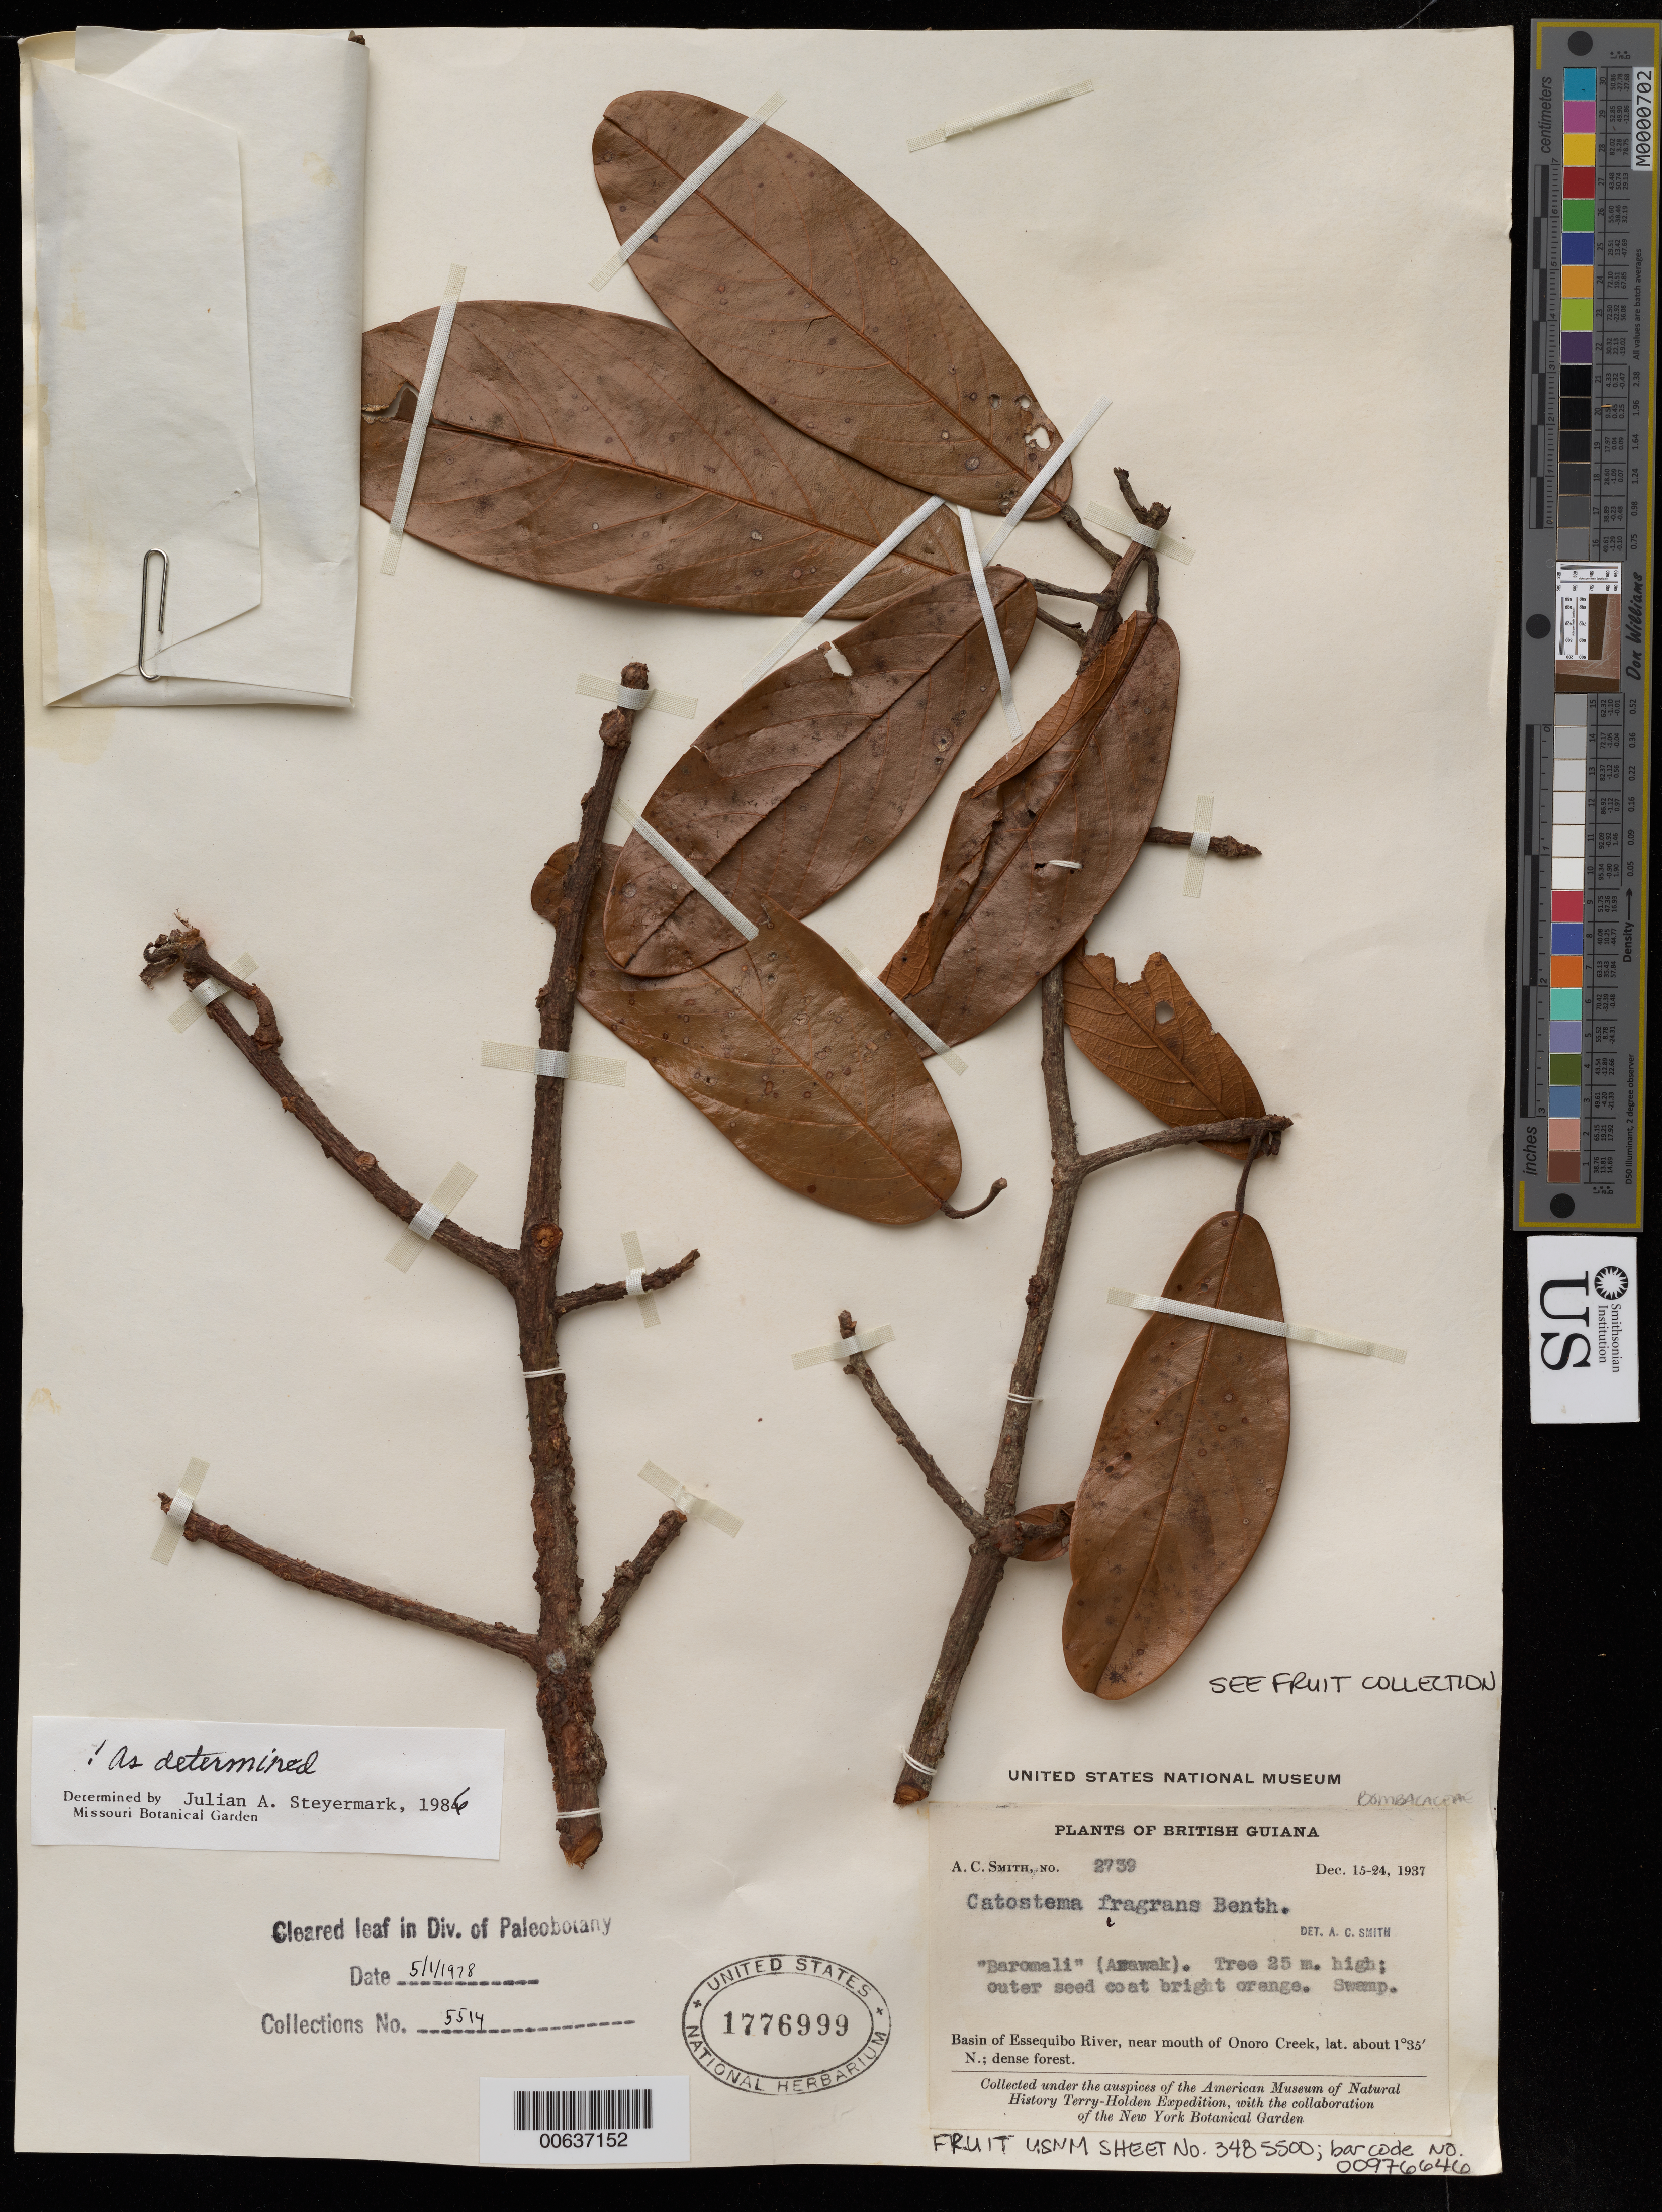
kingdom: Plantae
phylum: Tracheophyta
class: Magnoliopsida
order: Malvales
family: Malvaceae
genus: Catostemma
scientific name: Catostemma fragrans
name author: Benth.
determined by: Smith, A. C.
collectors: A. C. Smith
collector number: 2739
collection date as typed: Dec. 15-24, 1937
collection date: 1937-12-15/1937-12-24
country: Guyana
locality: Basin of Essequibo River, near mouth of Onoro Creek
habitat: Dense forest; swamp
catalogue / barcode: US 1776999